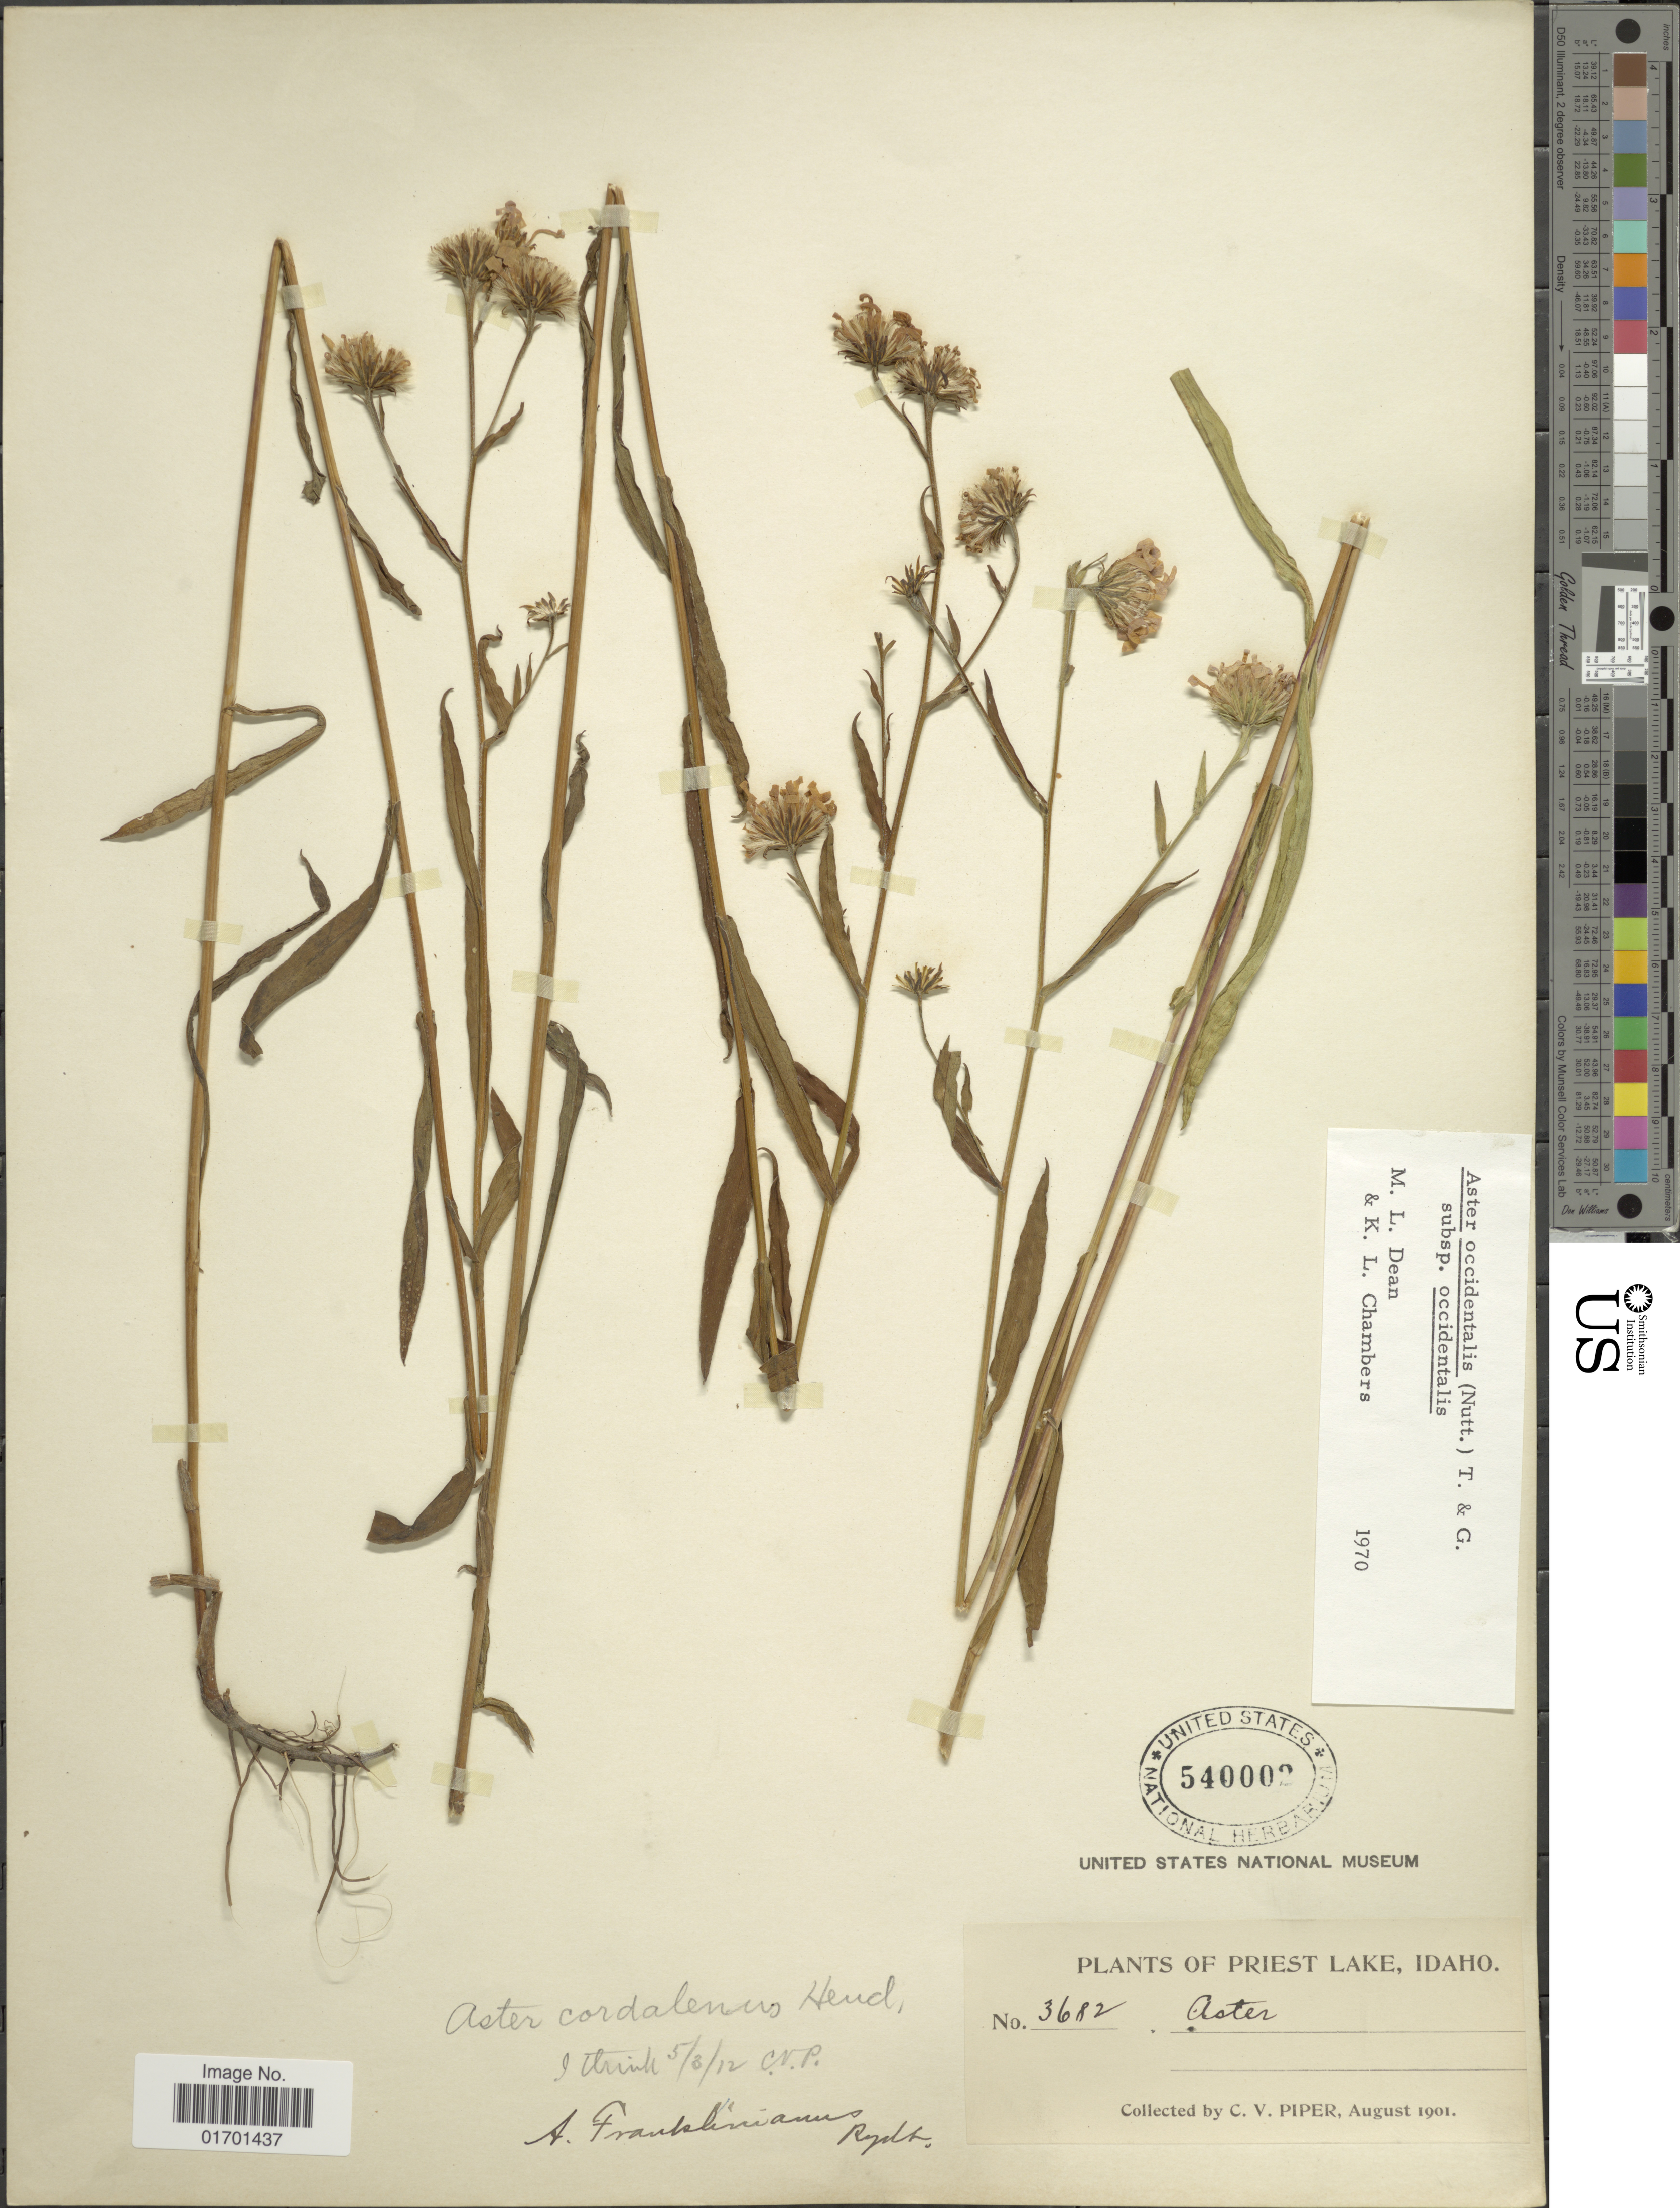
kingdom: Plantae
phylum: Tracheophyta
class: Magnoliopsida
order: Asterales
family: Asteraceae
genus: Symphyotrichum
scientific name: Symphyotrichum spathulatum var. spathulatum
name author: (Lindl.) G.L. Nesom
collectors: C. V. Piper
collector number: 3682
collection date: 1901-08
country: United States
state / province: Idaho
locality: Pirest Lake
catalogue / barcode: US 540002